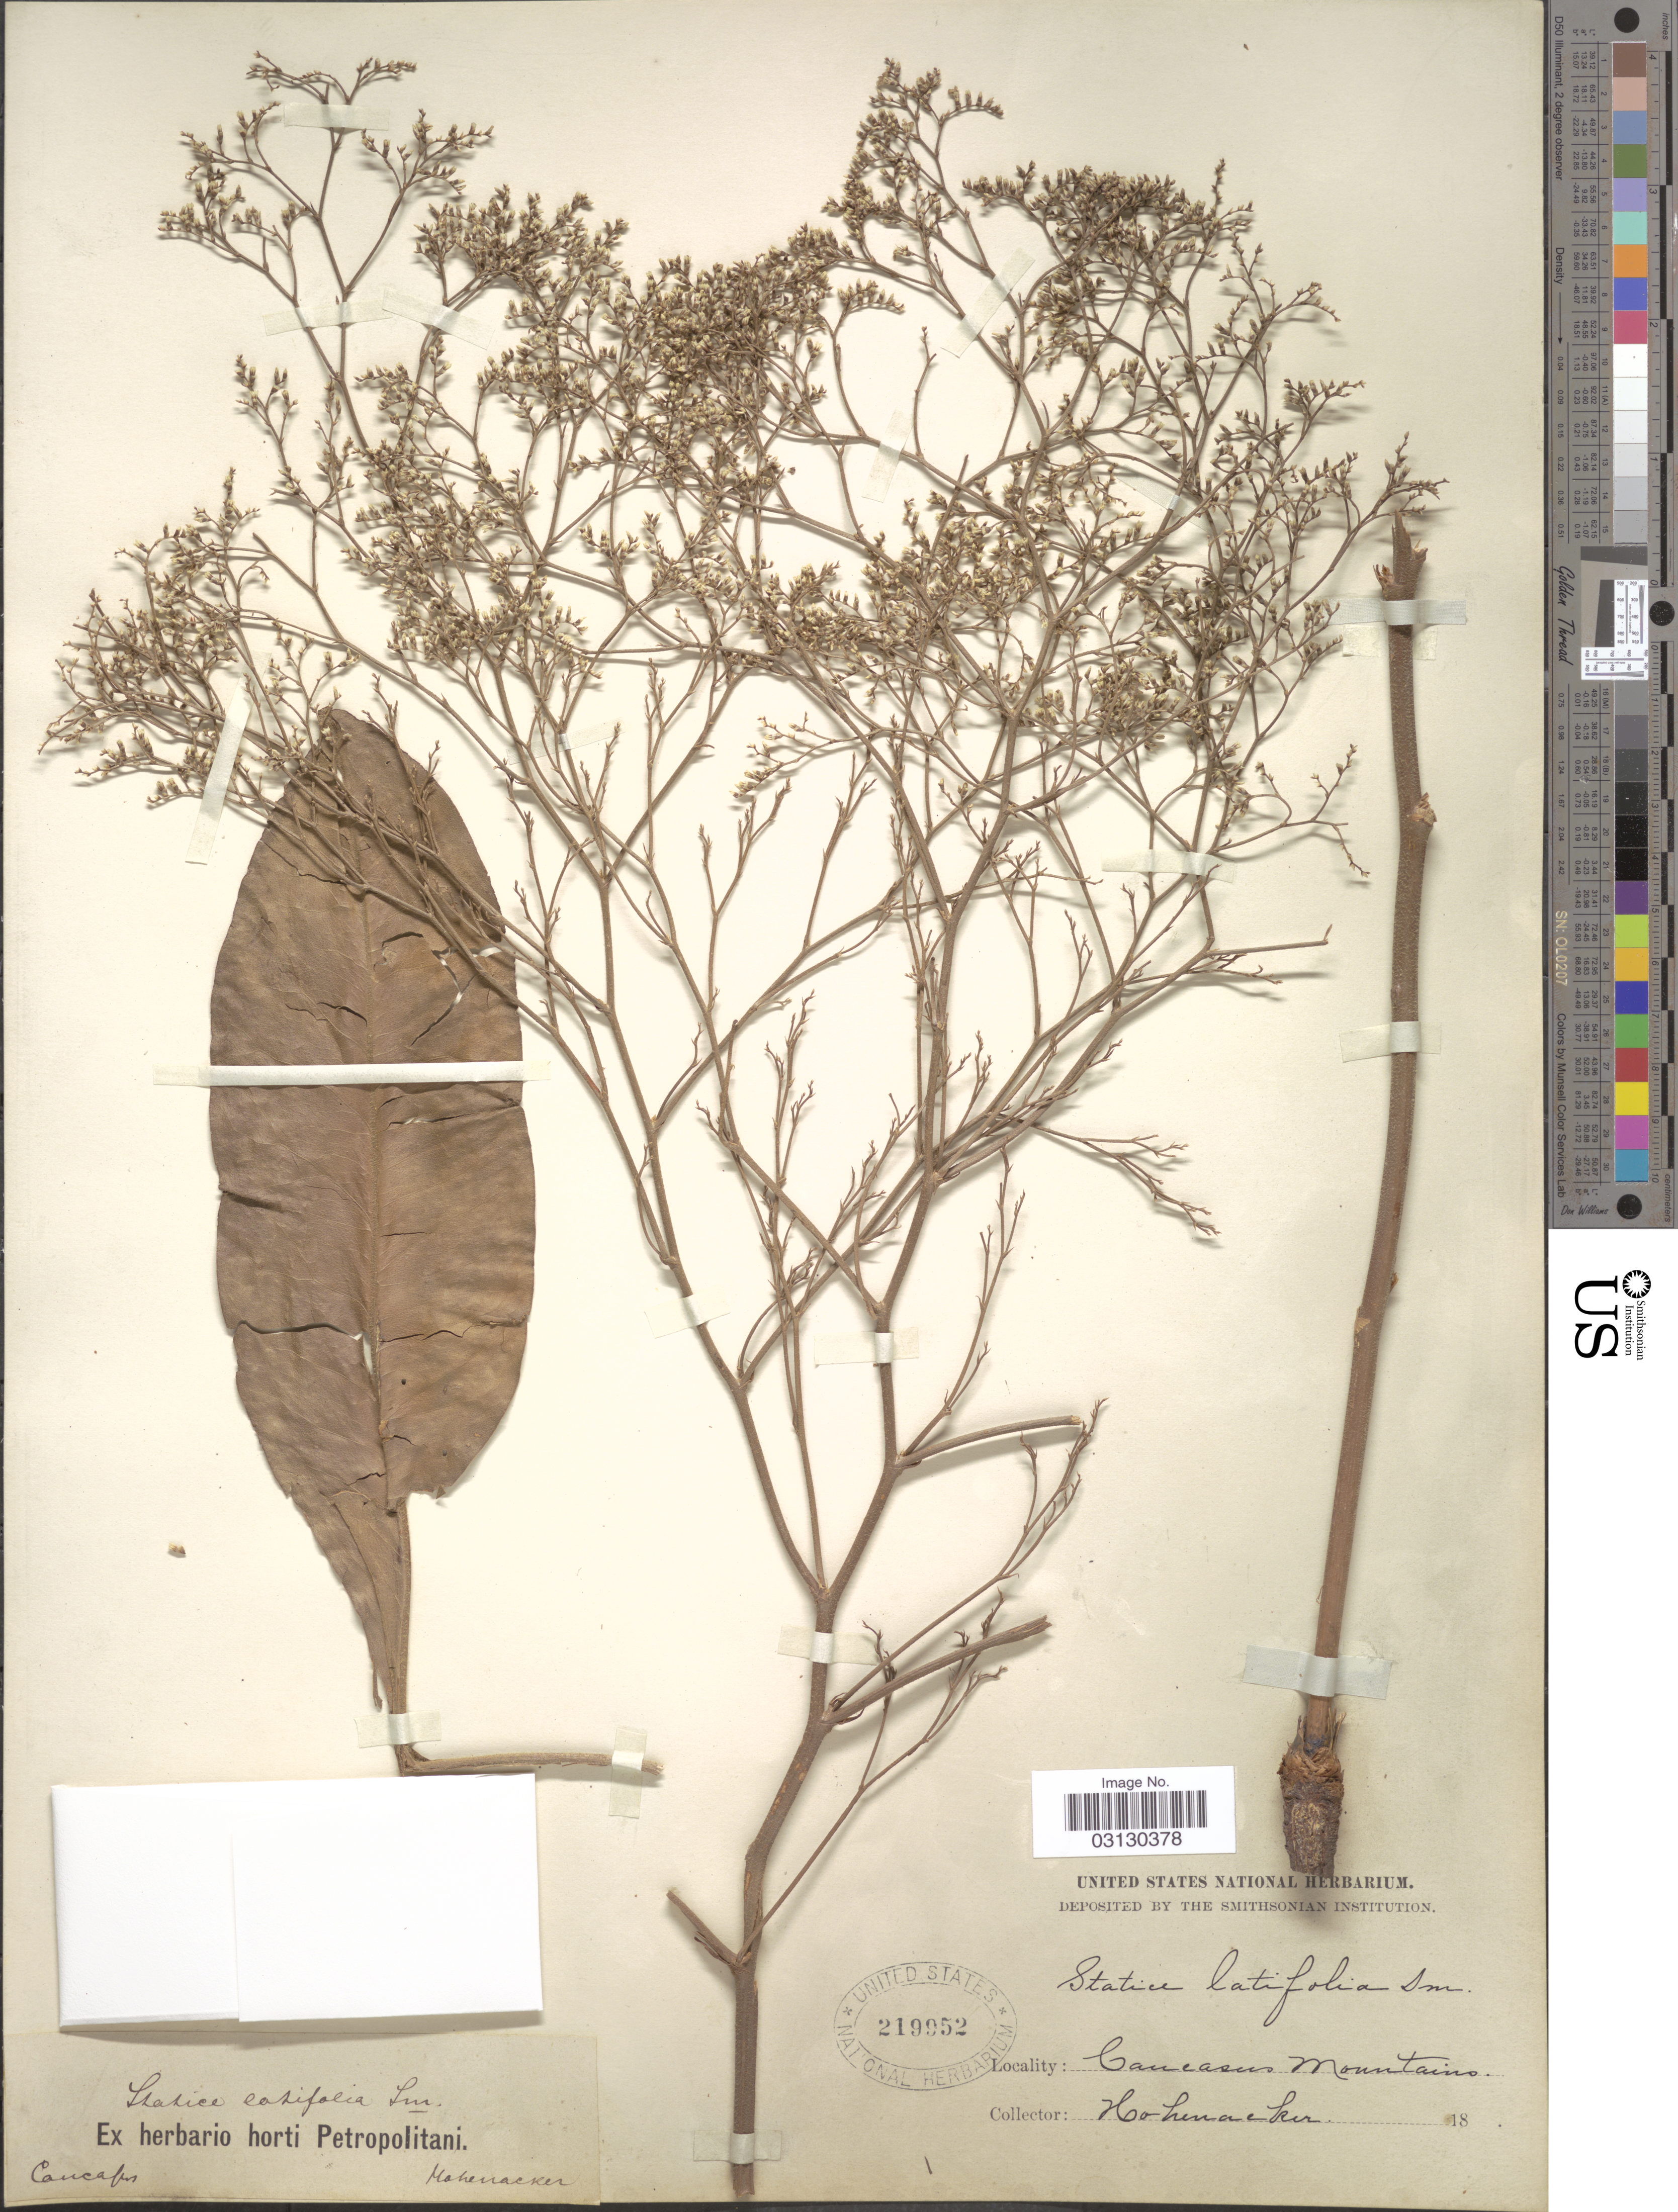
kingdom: Plantae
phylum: Tracheophyta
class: Magnoliopsida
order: Caryophyllales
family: Plumbaginaceae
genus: Limonium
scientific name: Limonium latifolium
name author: Kuntze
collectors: Hohenacker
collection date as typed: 18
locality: Caucasus Mountains.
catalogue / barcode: US 219952